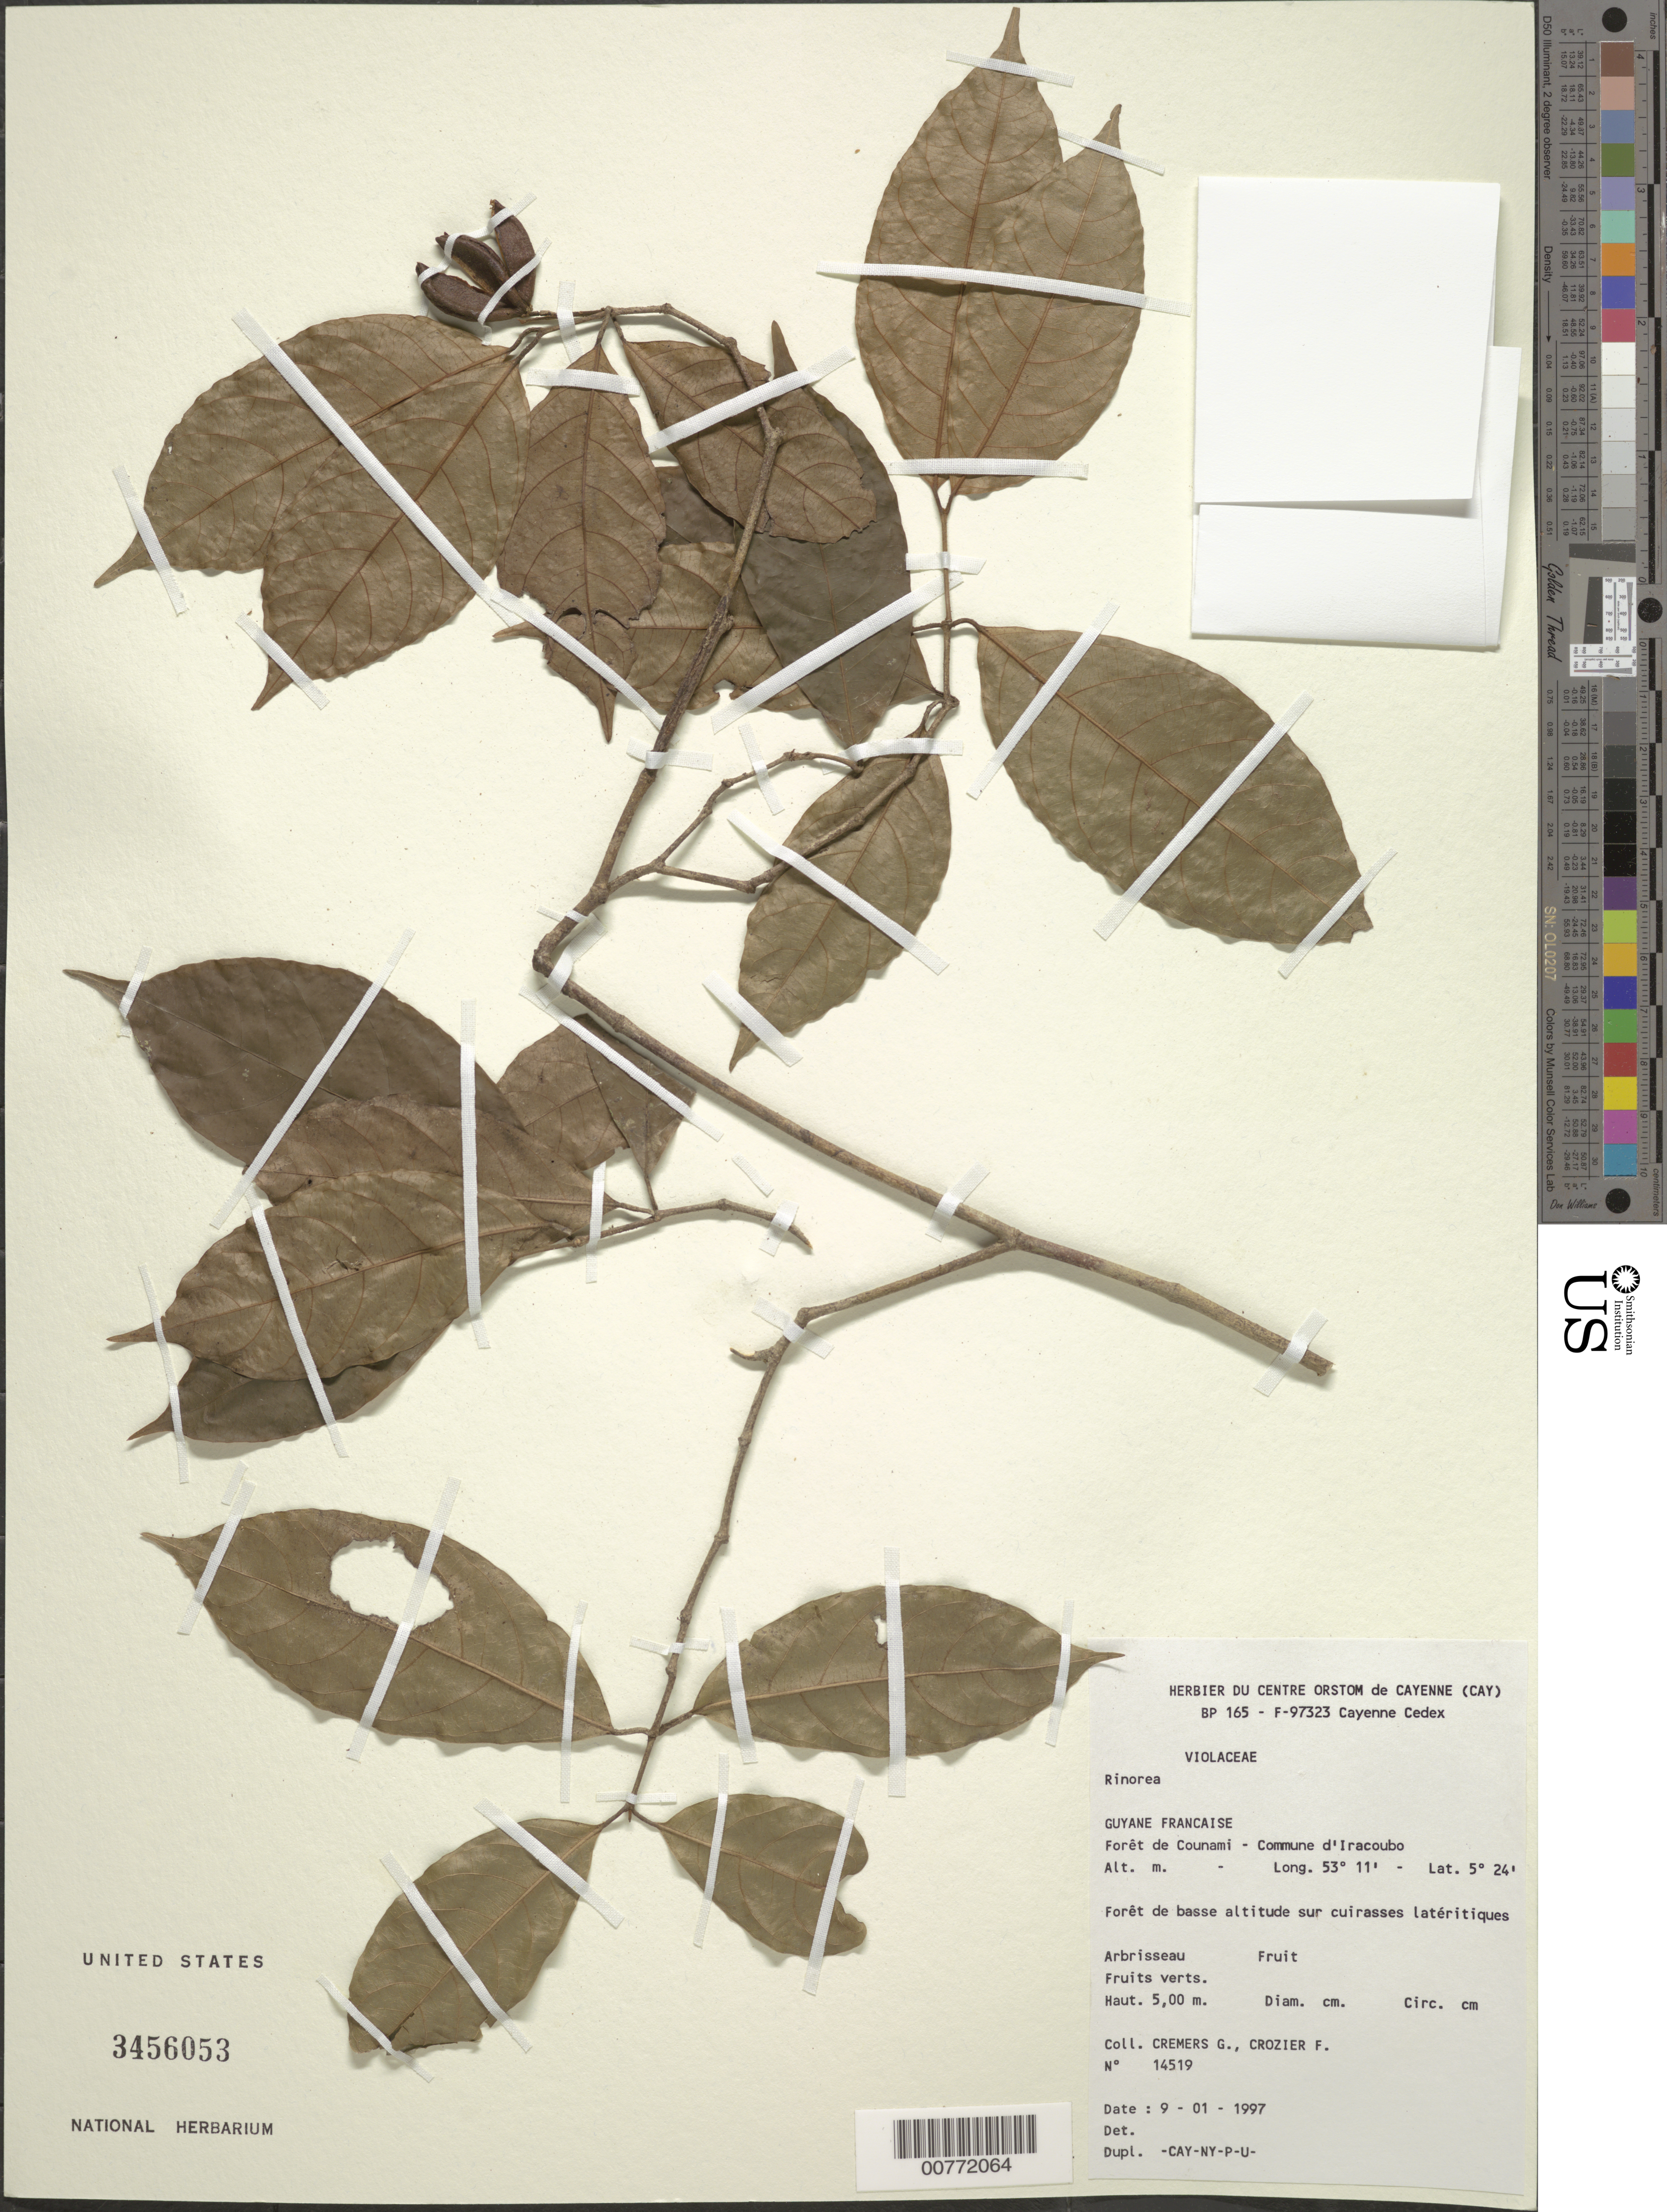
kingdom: Plantae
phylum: Tracheophyta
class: Magnoliopsida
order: Malpighiales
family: Violaceae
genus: Rinorea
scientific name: Rinorea sp.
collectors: G. Cremers & F. Crozier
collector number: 14519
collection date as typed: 9-Jan-97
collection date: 1997-01-09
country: French Guiana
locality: Commune d'Iracoubo, forêt de Counami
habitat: Forêt de basse altitude sur cuirasses latéritiques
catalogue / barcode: US 3456053